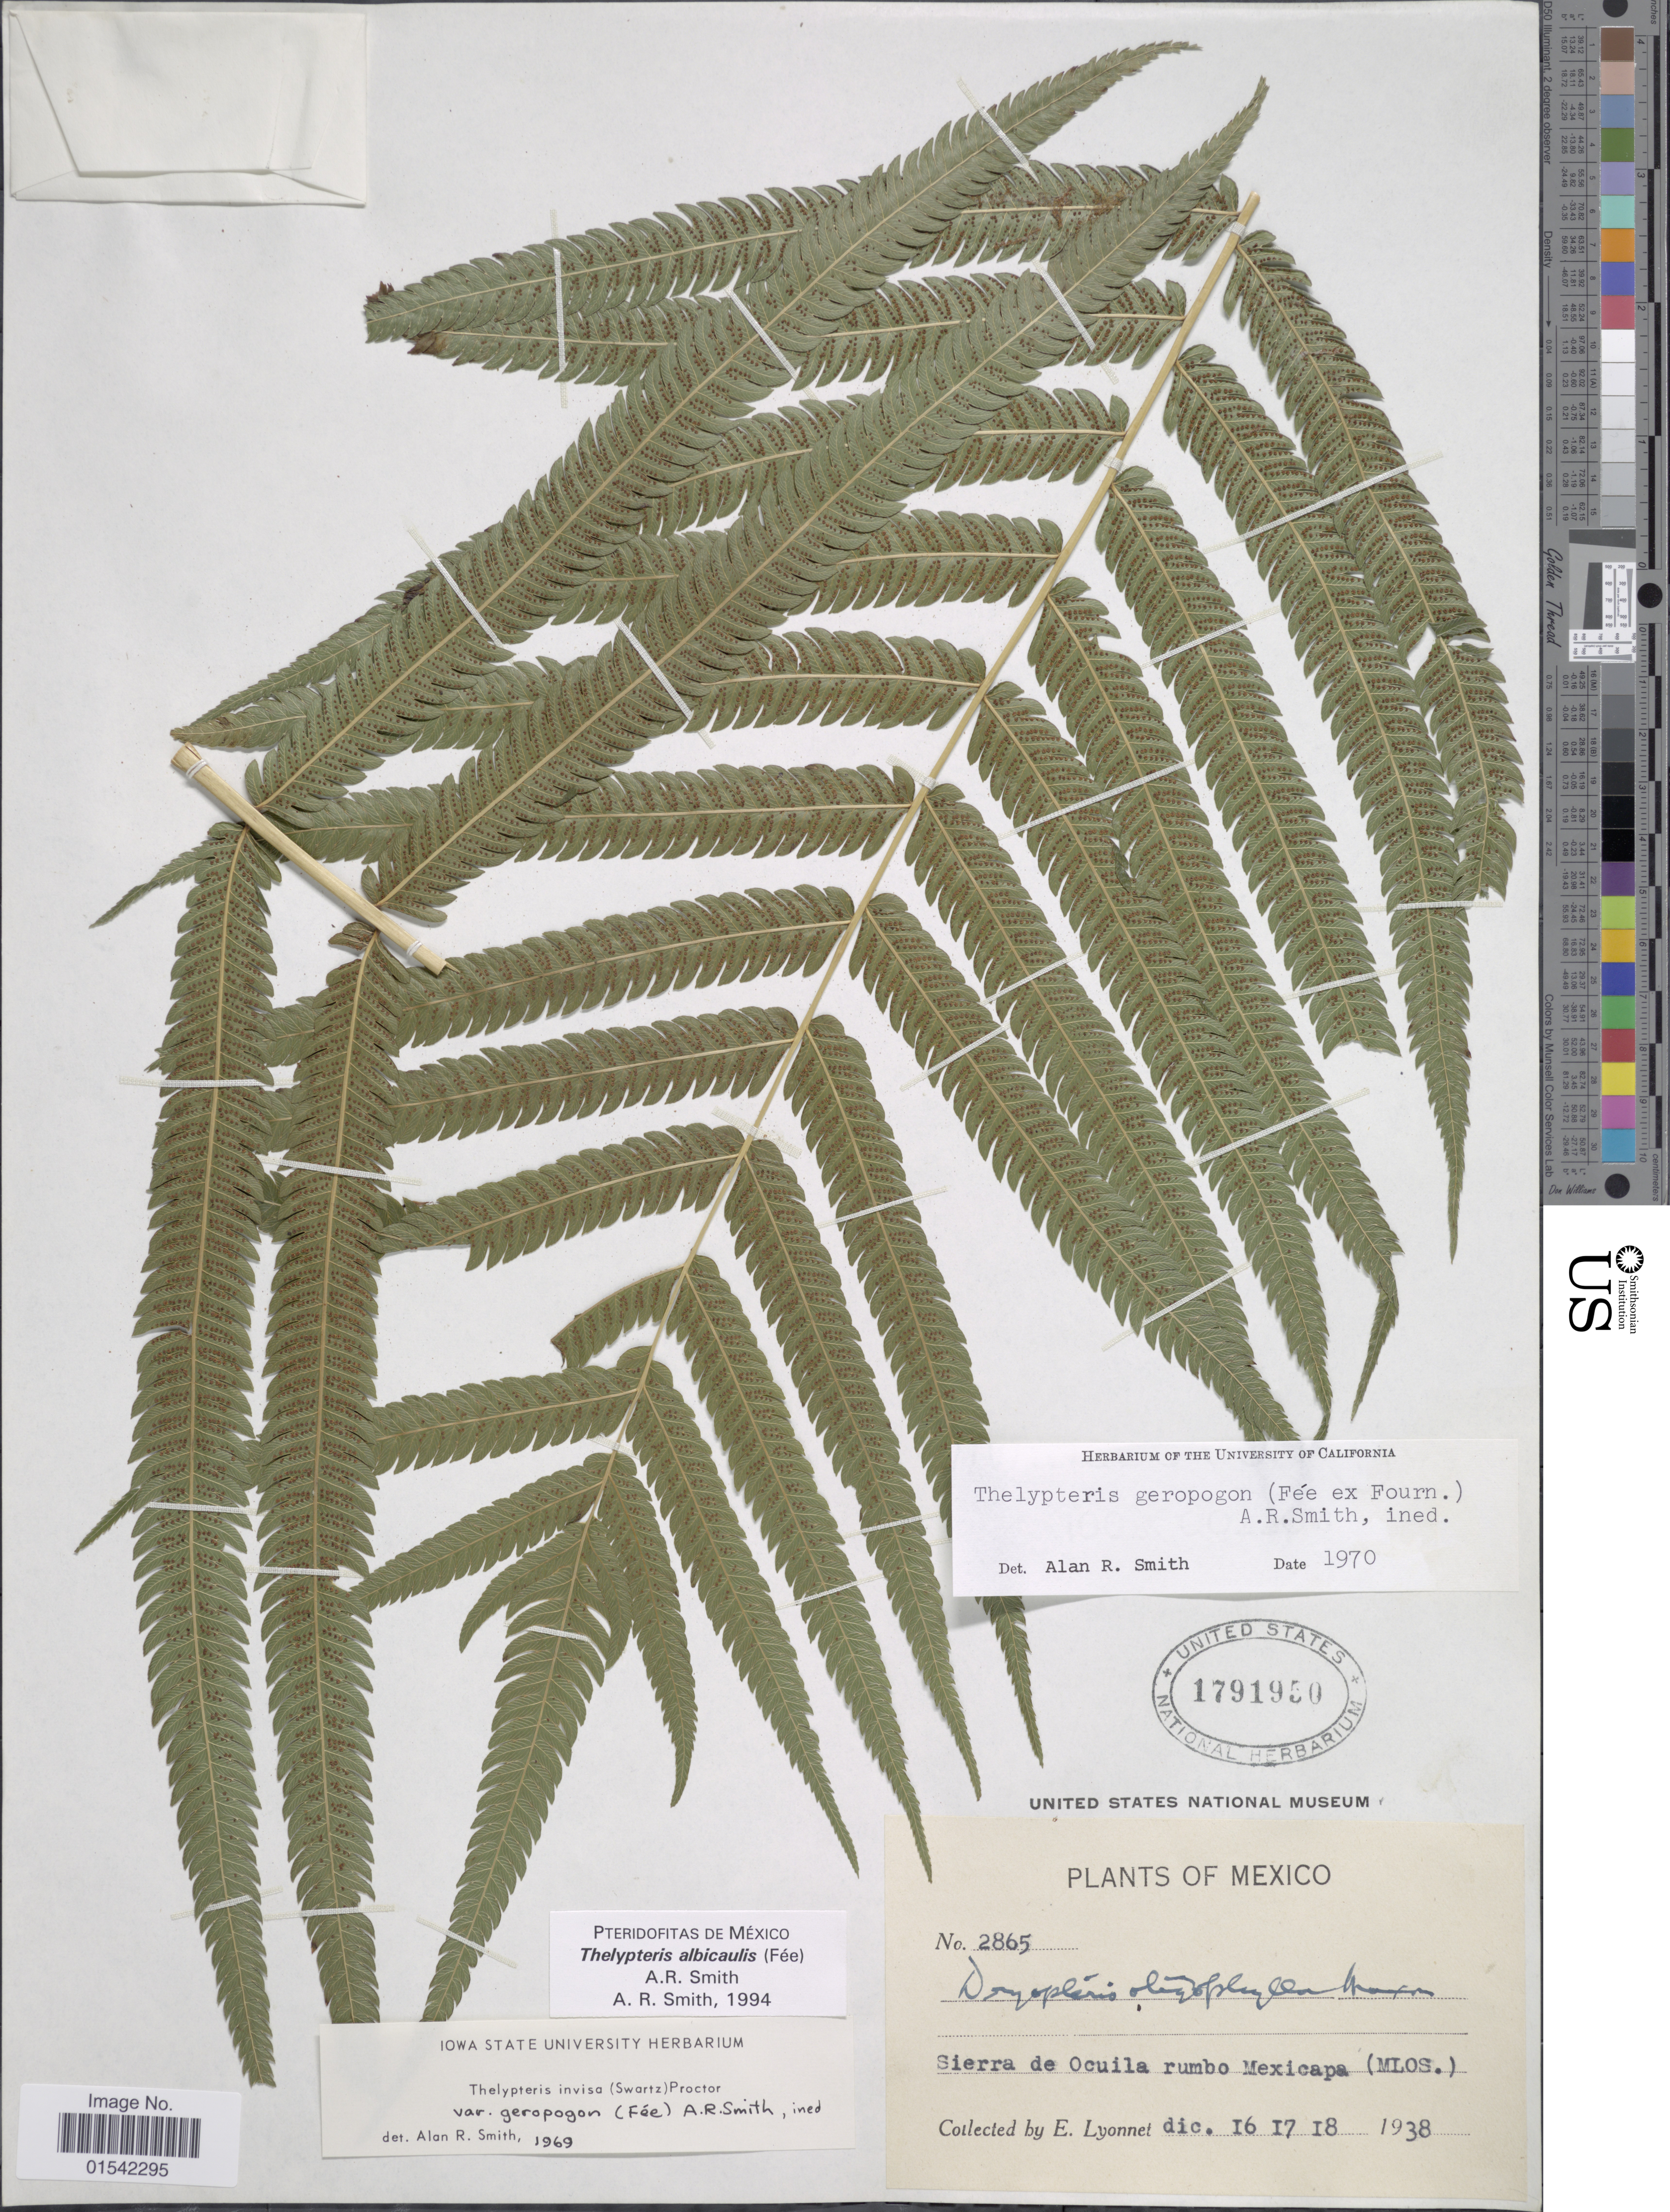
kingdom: Plantae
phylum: Tracheophyta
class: Polypodiopsida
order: Polypodiales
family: Thelypteridaceae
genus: Cyclosorus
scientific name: Cyclosorus albicaulis (Fée) comb. nov., ined 2015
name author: (Fée)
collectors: E. Lyonnet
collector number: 2865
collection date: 1938-12-16/1938-12-18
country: Mexico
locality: Sierra de Ocuila rumbo Mexicapa (MLOS)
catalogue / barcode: US 1791950